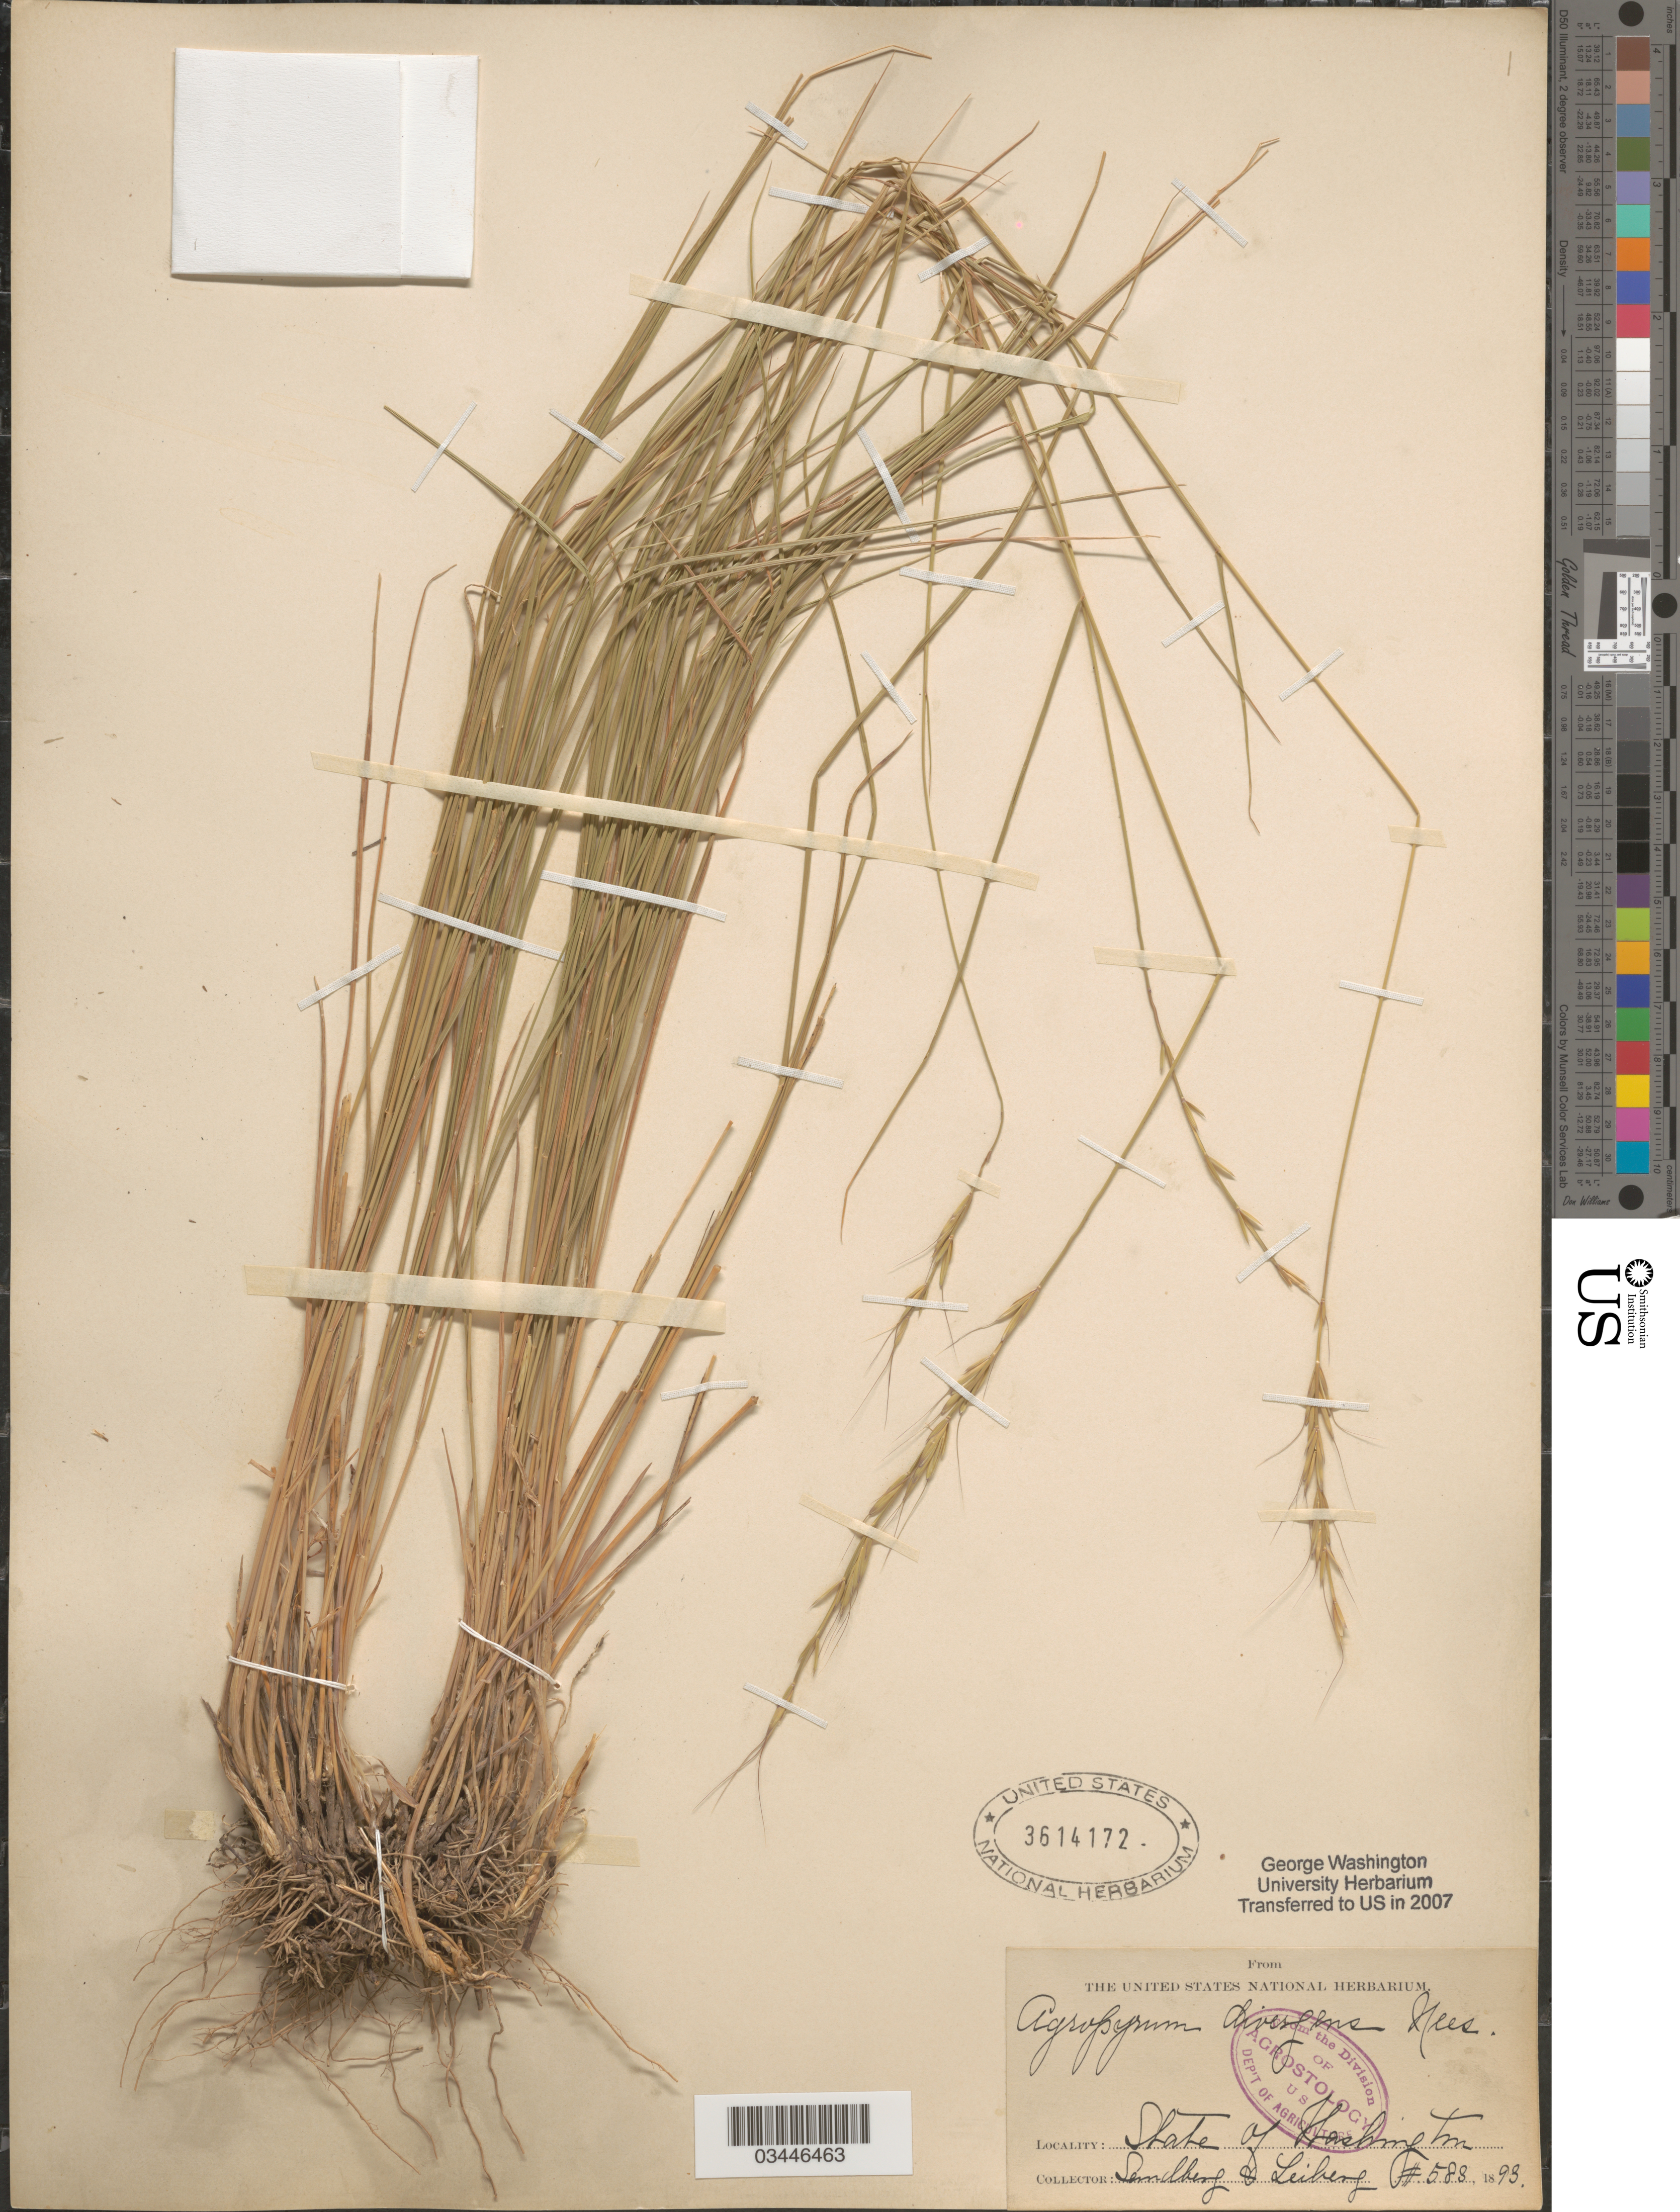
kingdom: Plantae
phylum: Tracheophyta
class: Liliopsida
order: Poales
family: Poaceae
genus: Pseudoroegneria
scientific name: Pseudoroegneria spicata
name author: (Pursh) Á. Löve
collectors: Sandberg & -. Leiberg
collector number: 588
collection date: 1893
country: United States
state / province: Washington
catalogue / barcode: US 3614172